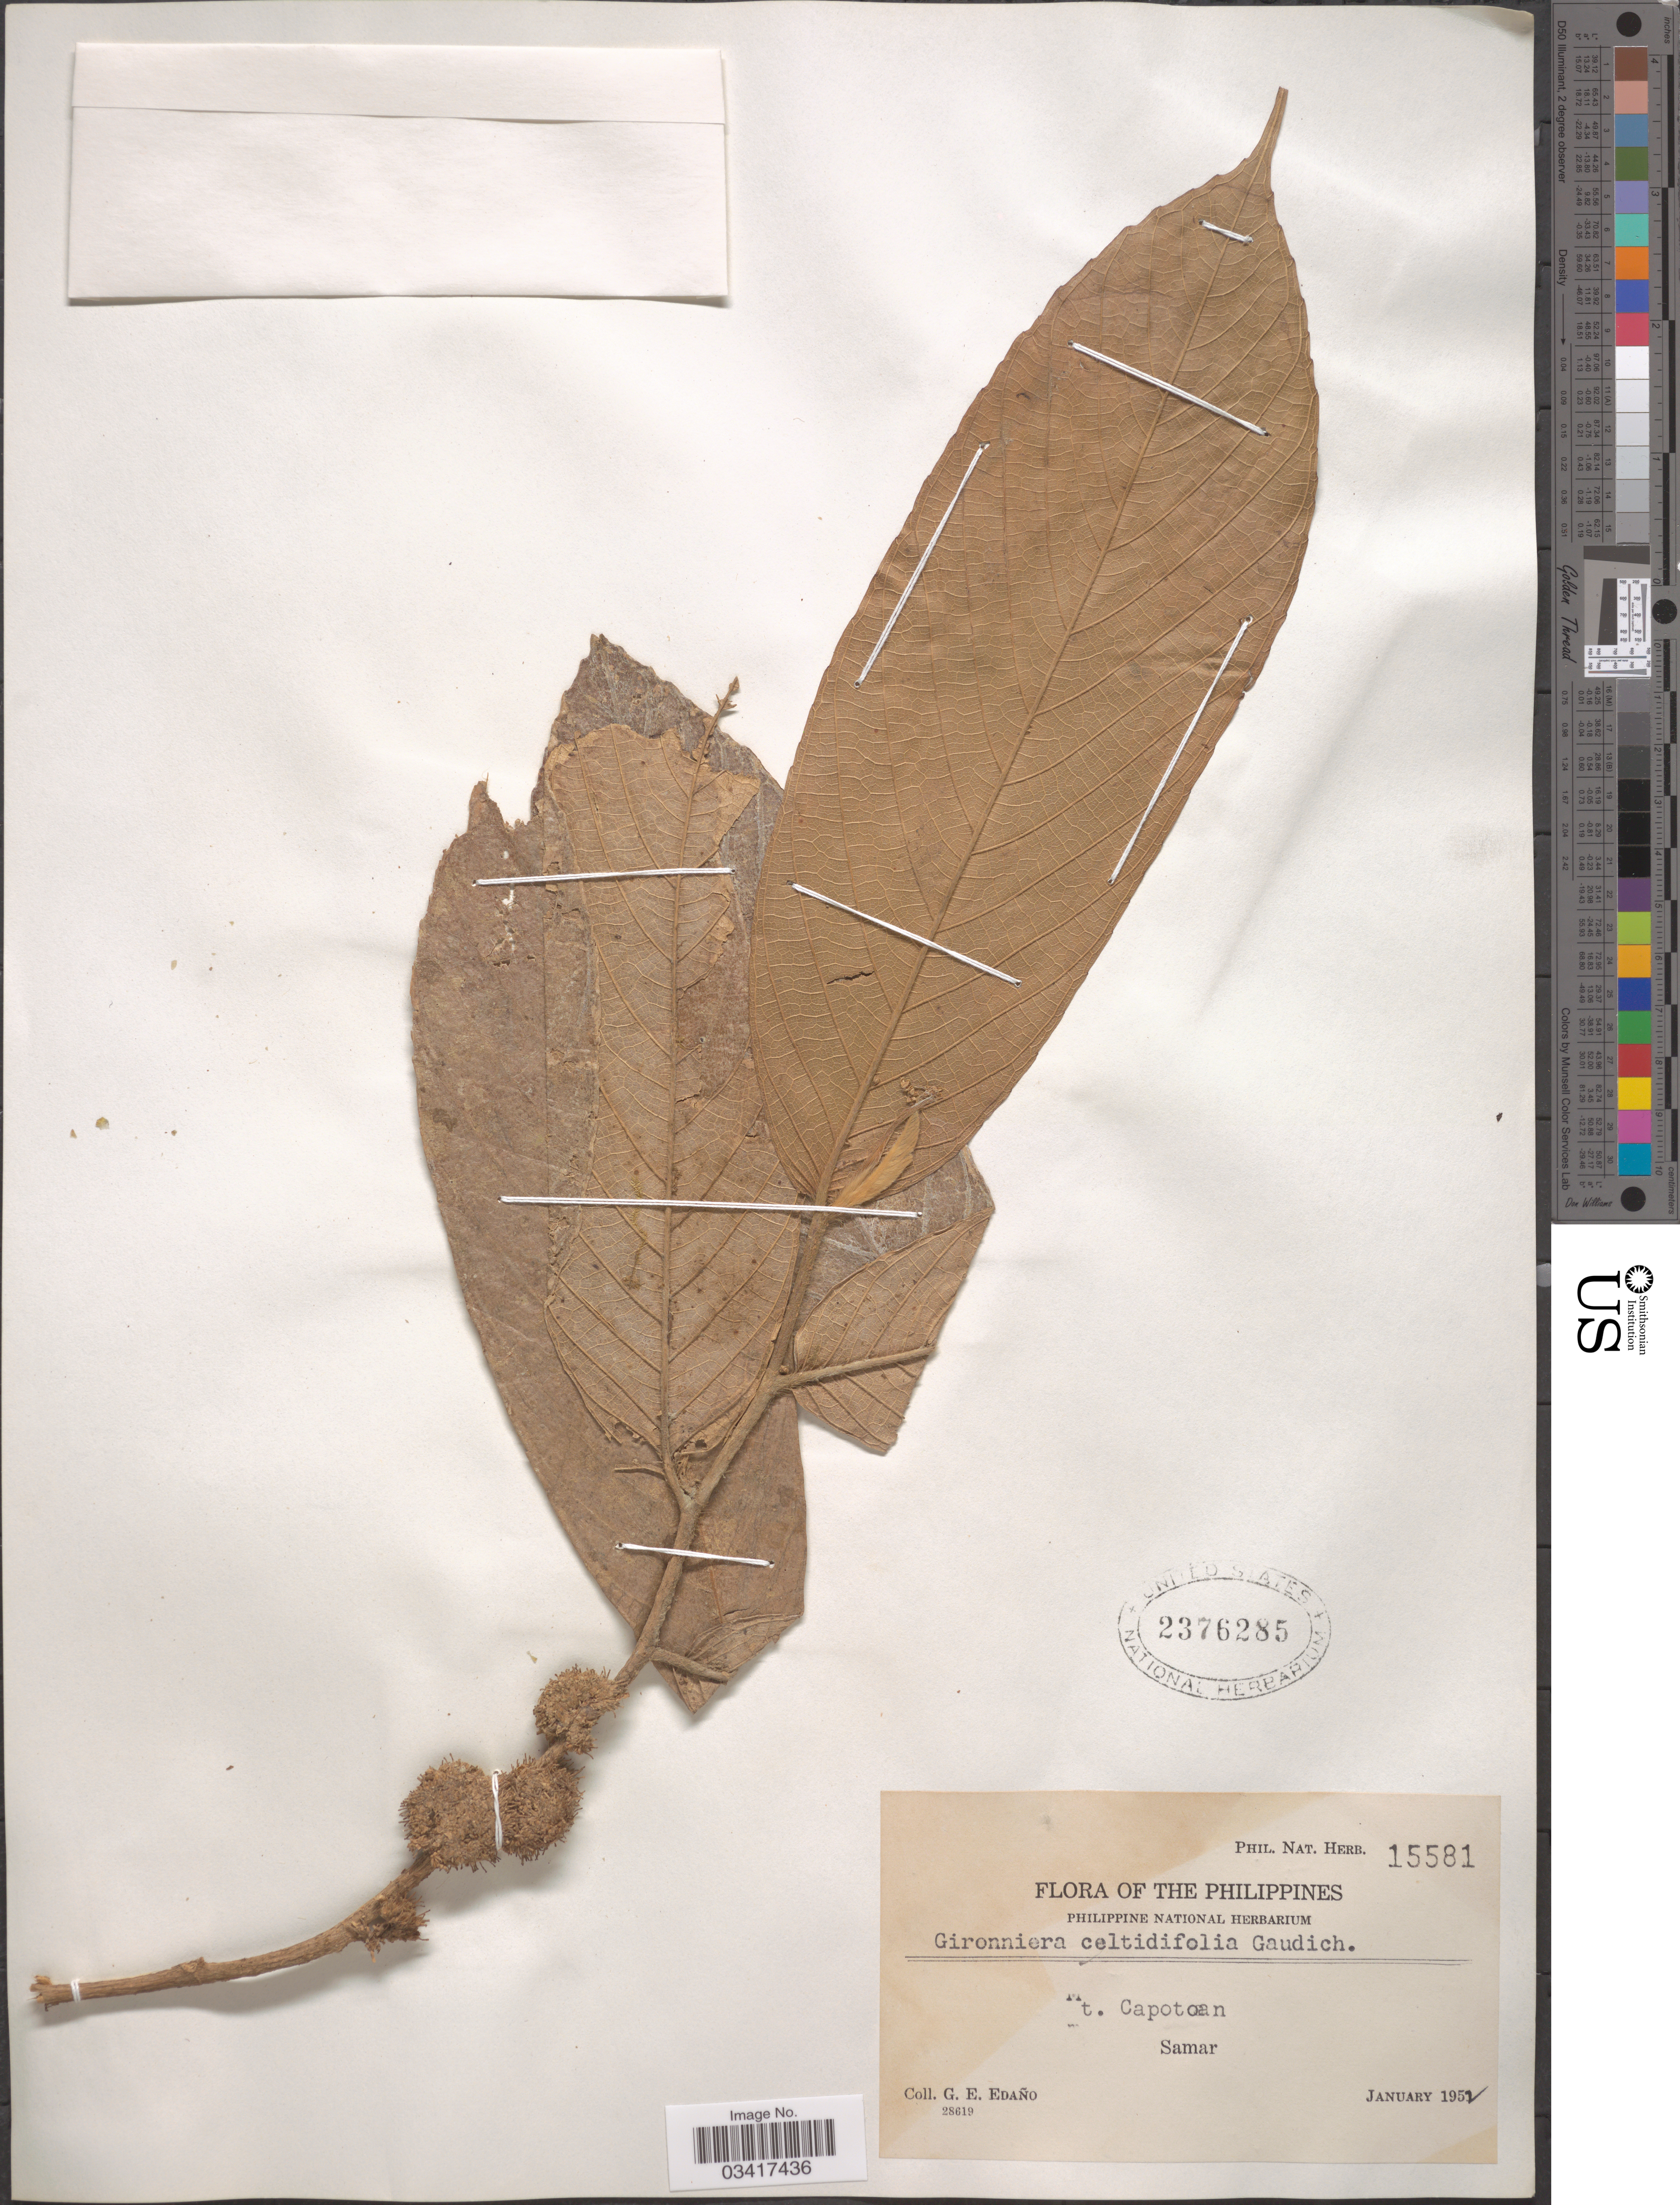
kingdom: Plantae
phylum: Tracheophyta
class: Magnoliopsida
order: Rosales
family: Cannabaceae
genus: Gironniera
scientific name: Gironniera celtidifolia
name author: Gaudich.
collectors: G. E. Edaño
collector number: Phil. Nat. Herb. 15581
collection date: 1952-01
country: Philippines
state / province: Eastern Visayas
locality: Mt. Capotoan. Samar.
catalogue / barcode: US 2376285